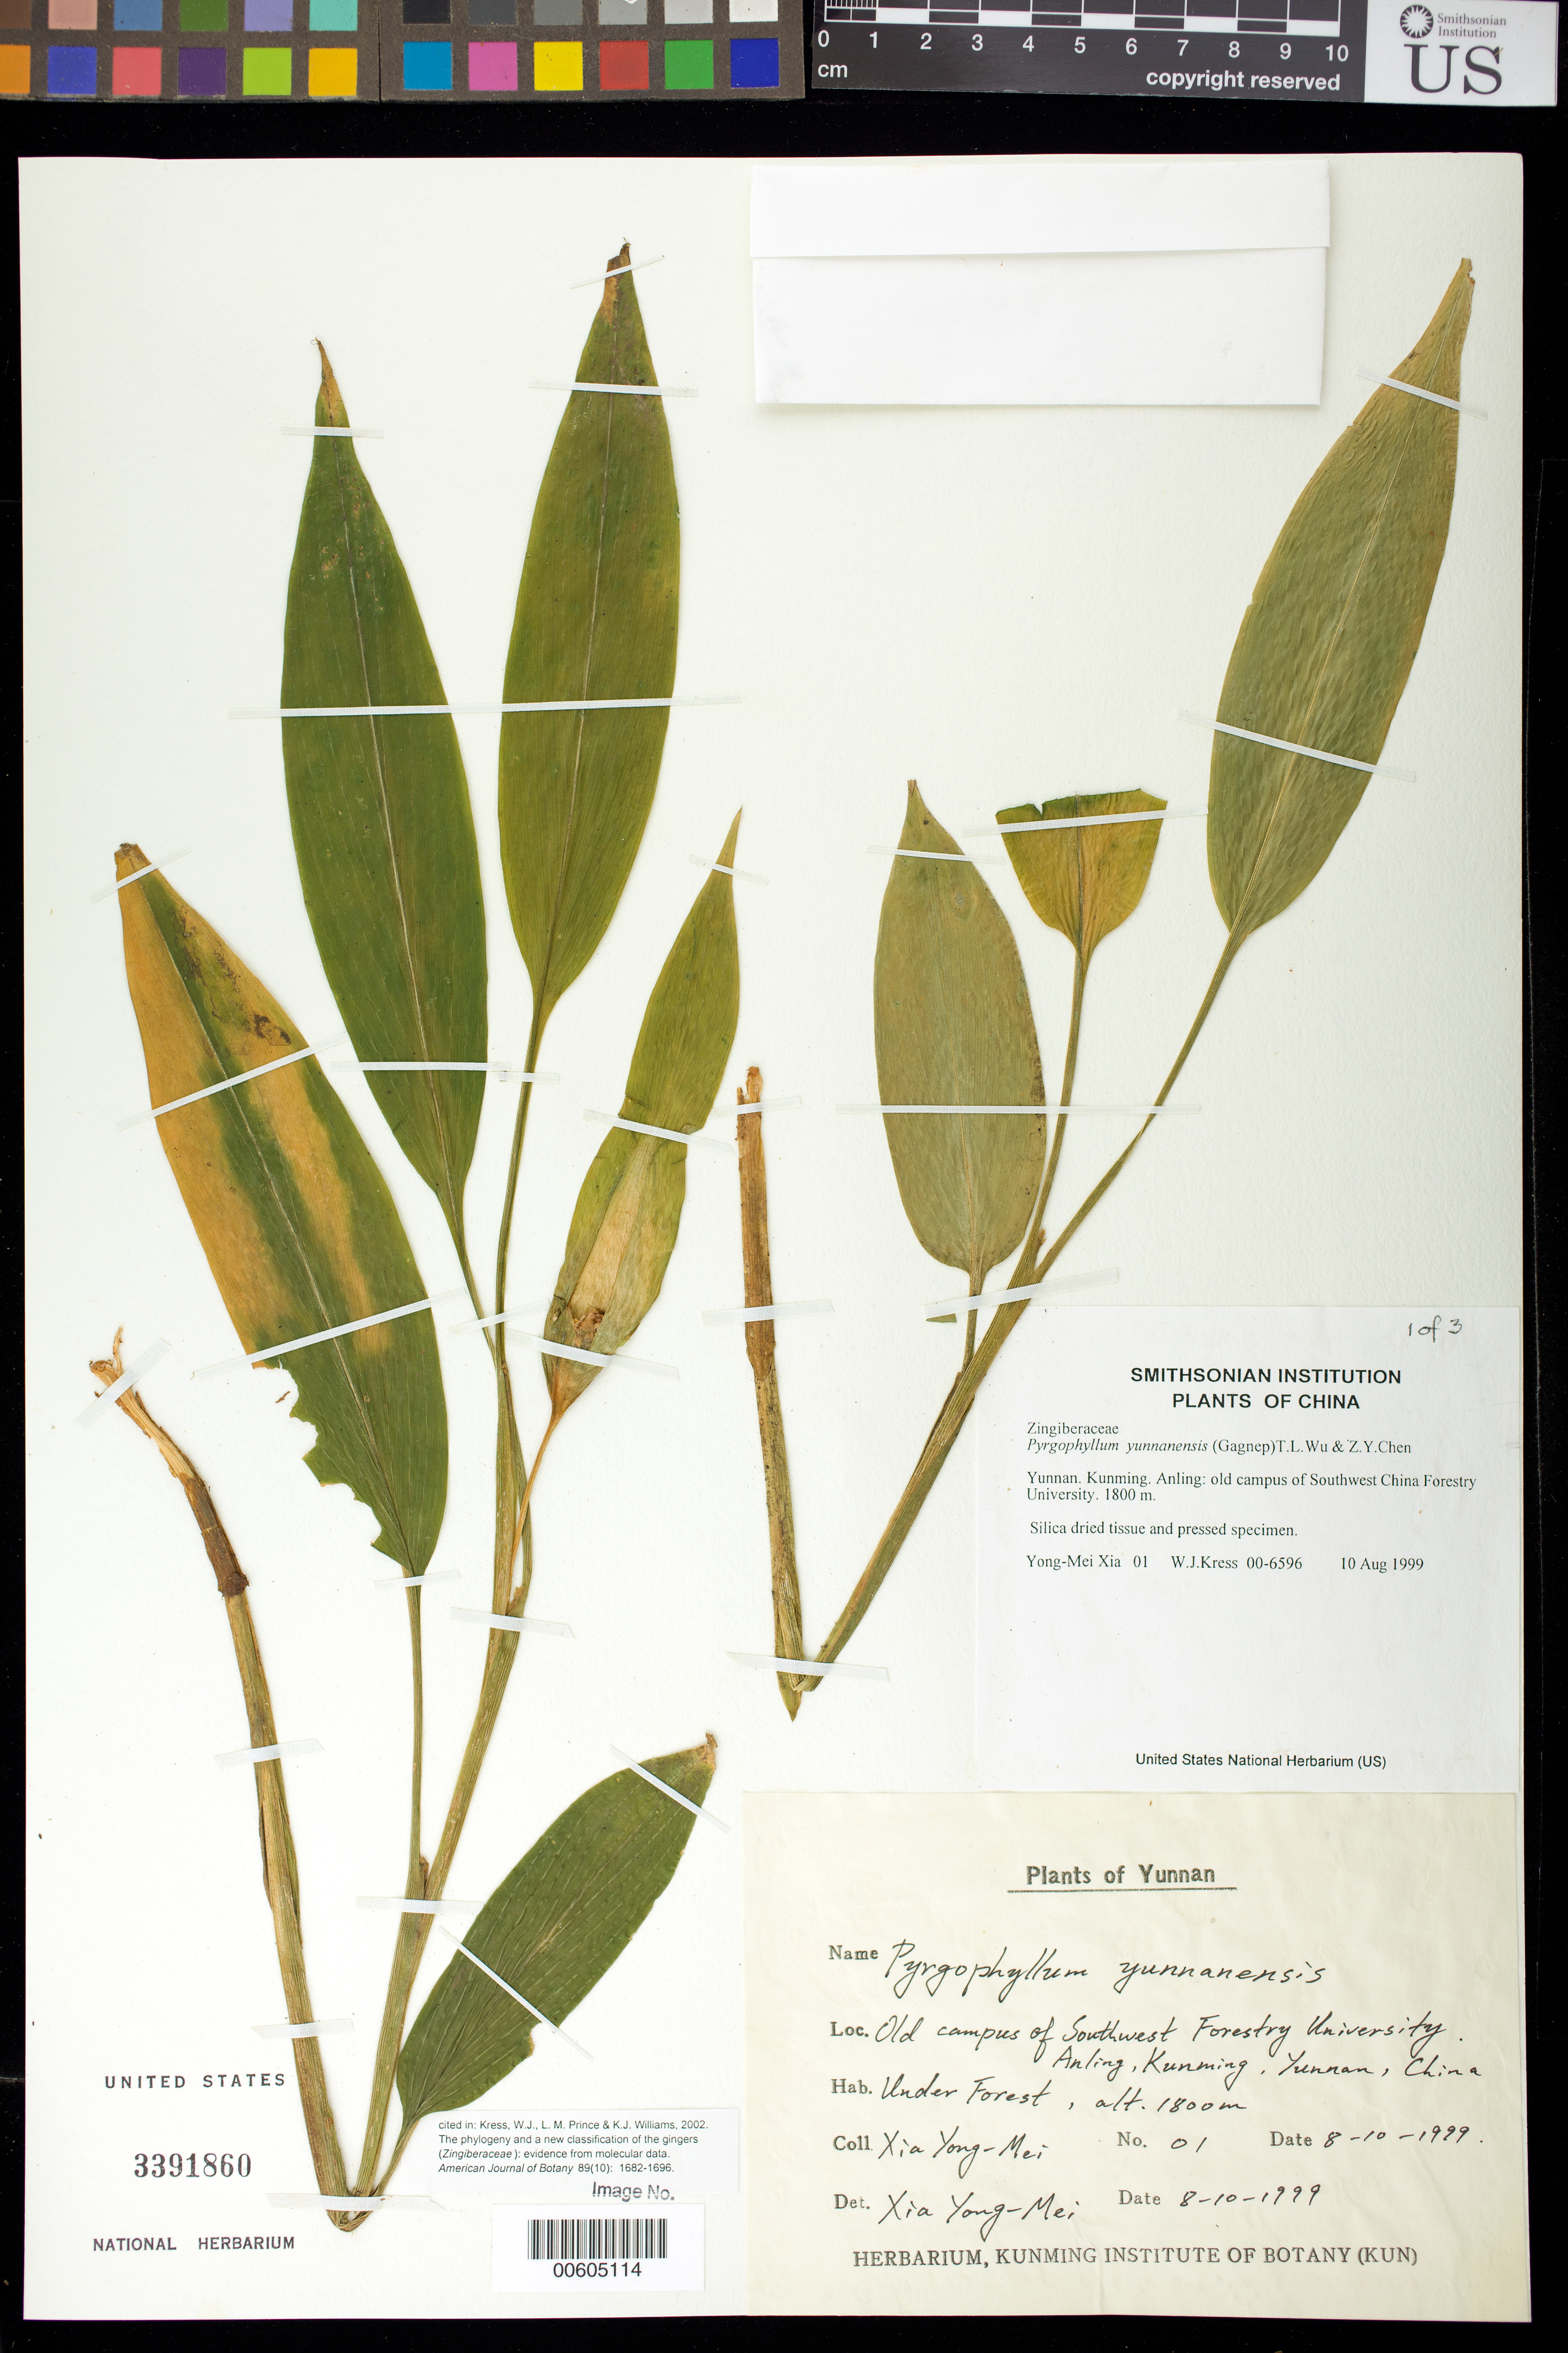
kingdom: Plantae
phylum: Tracheophyta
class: Liliopsida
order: Zingiberales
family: Zingiberaceae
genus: Pyrgophyllum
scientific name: Pyrgophyllum yunnanense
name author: (Gagnep.) T.L. Wu & Z.Y. Chen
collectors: Y. M. Xia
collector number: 01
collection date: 1999-08-10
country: China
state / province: Yunnan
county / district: Kunming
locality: Anling: old campus of Southwest China Forestry University.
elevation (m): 1800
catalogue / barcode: US 3391860